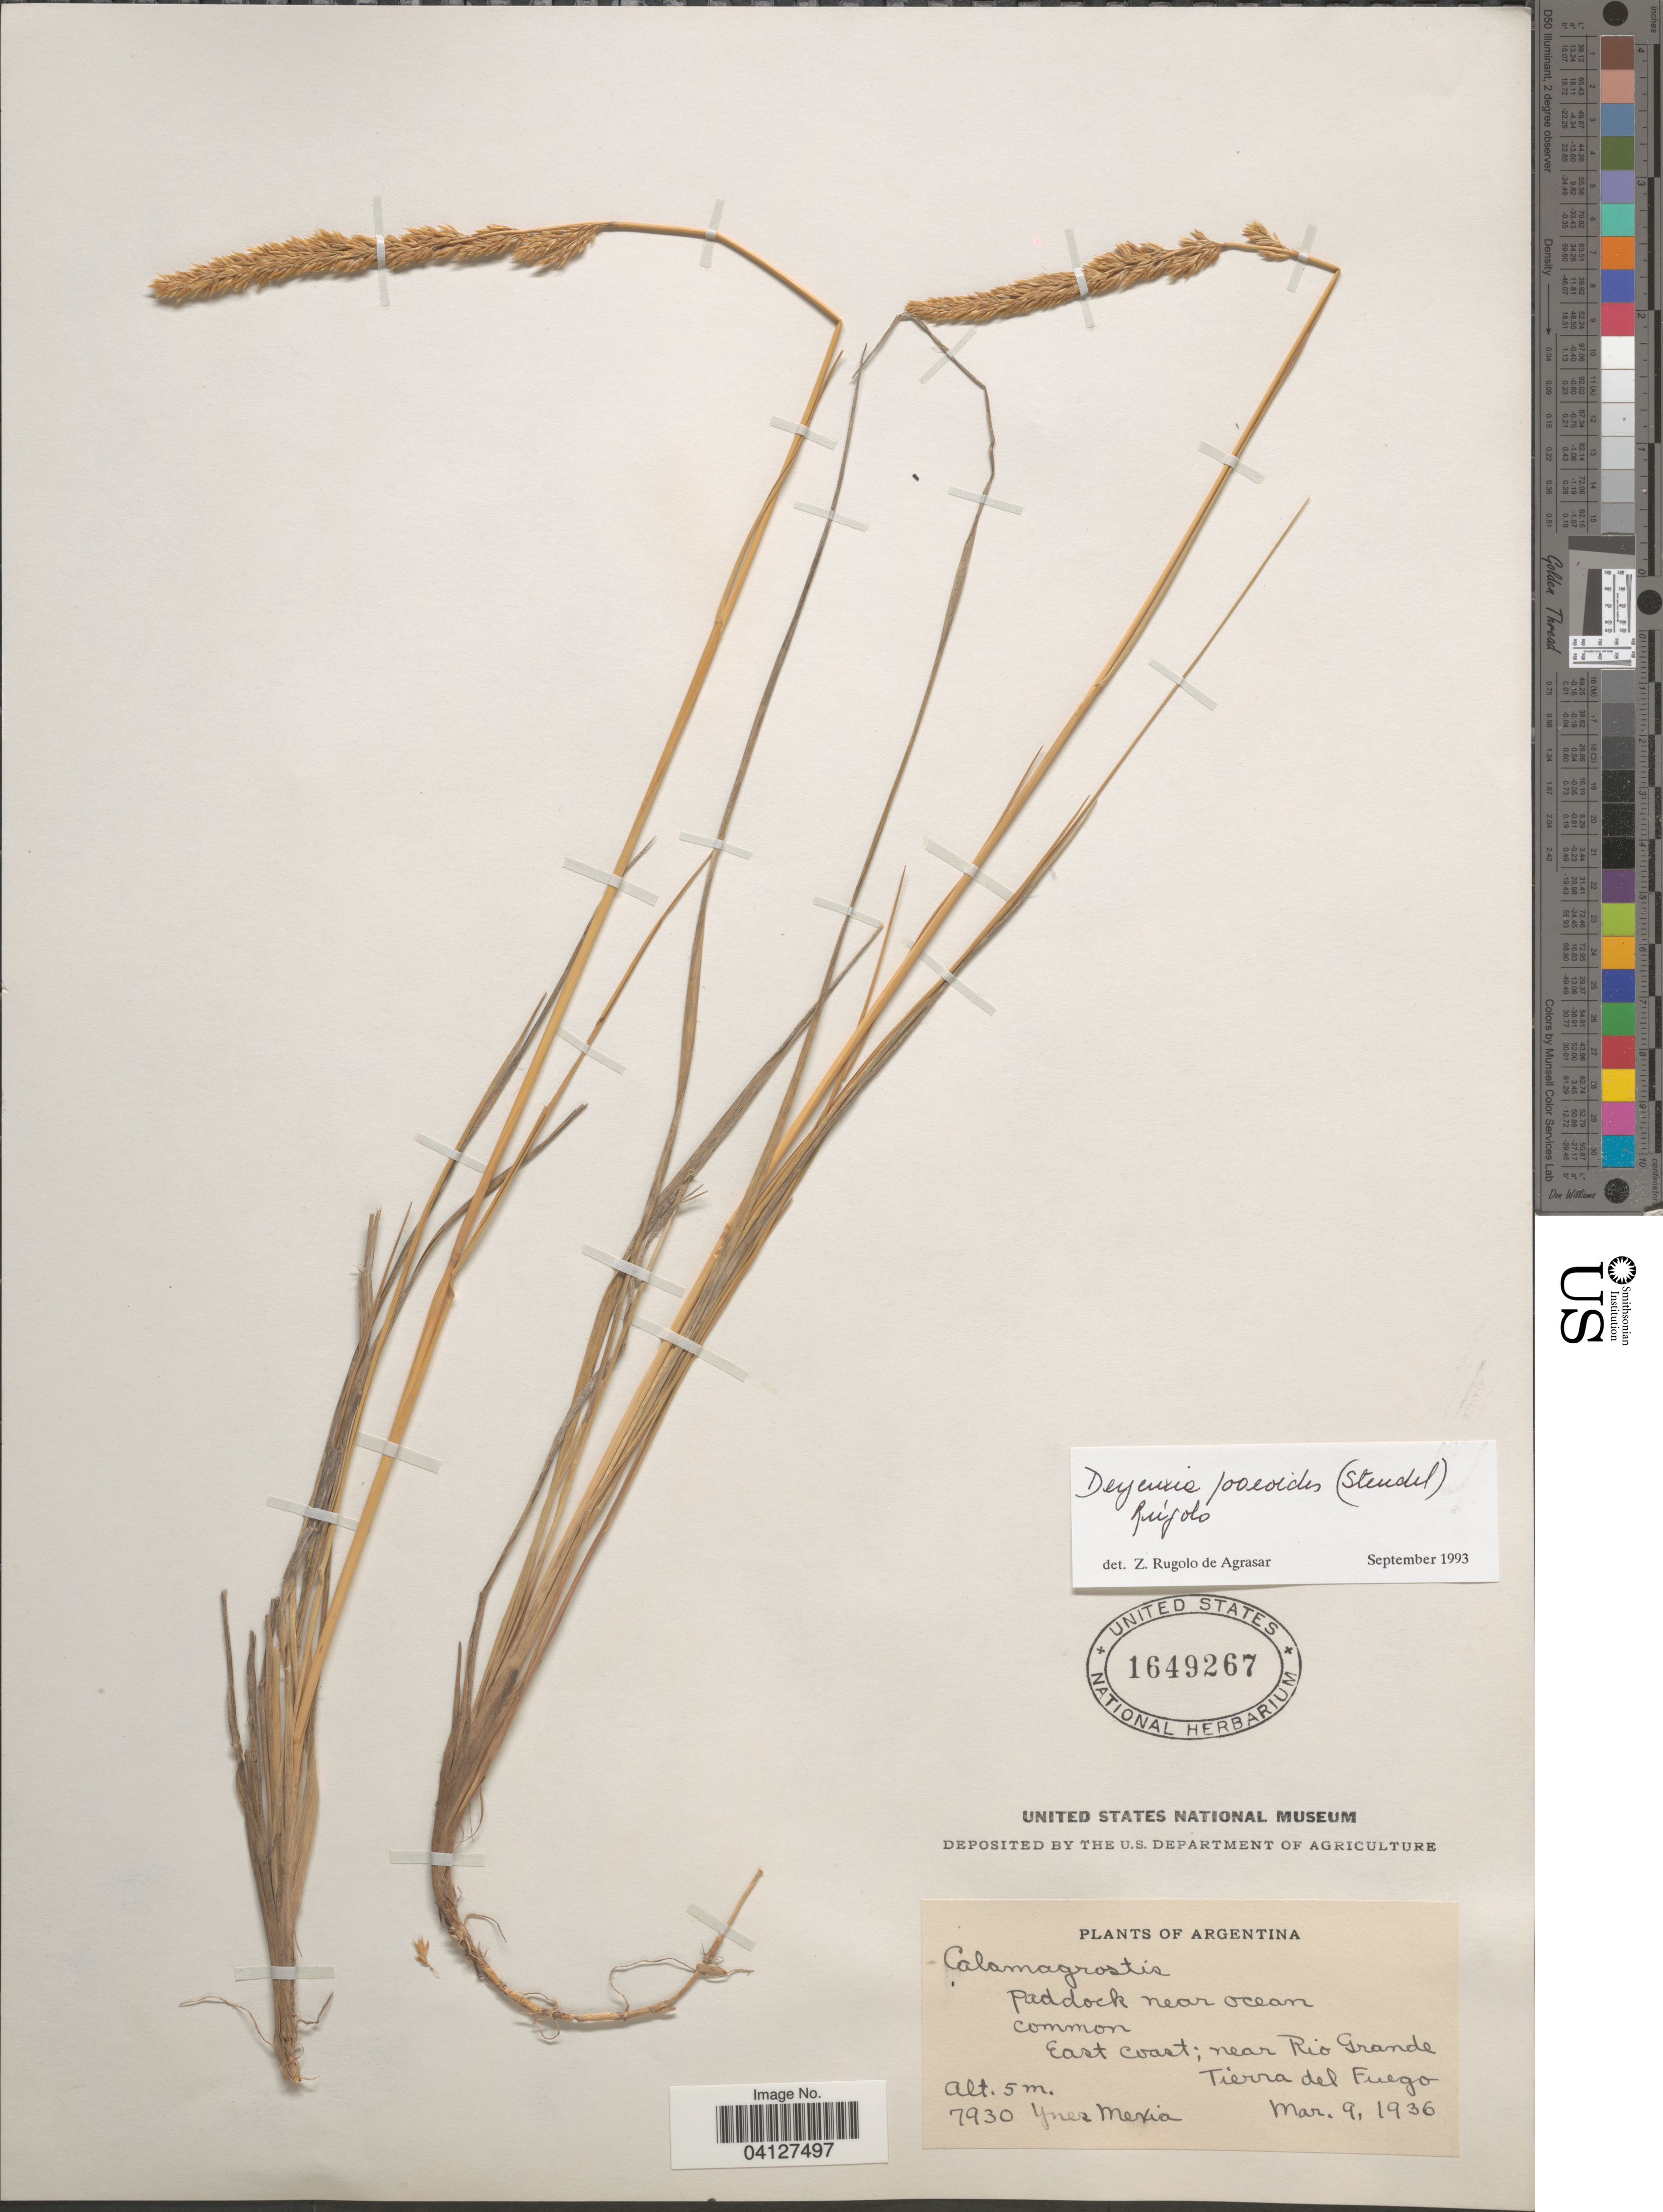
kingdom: Plantae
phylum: Tracheophyta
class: Liliopsida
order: Poales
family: Poaceae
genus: Deyeuxia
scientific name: Deyeuxia poaeoides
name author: (Steud.) Rúgolo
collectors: Y. Mexia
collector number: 7930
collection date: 1936-03-09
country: Argentina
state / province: Tierra del Fuego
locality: East coast; near Rio Grande. Paddock near ocean.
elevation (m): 5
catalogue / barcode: US 1649267